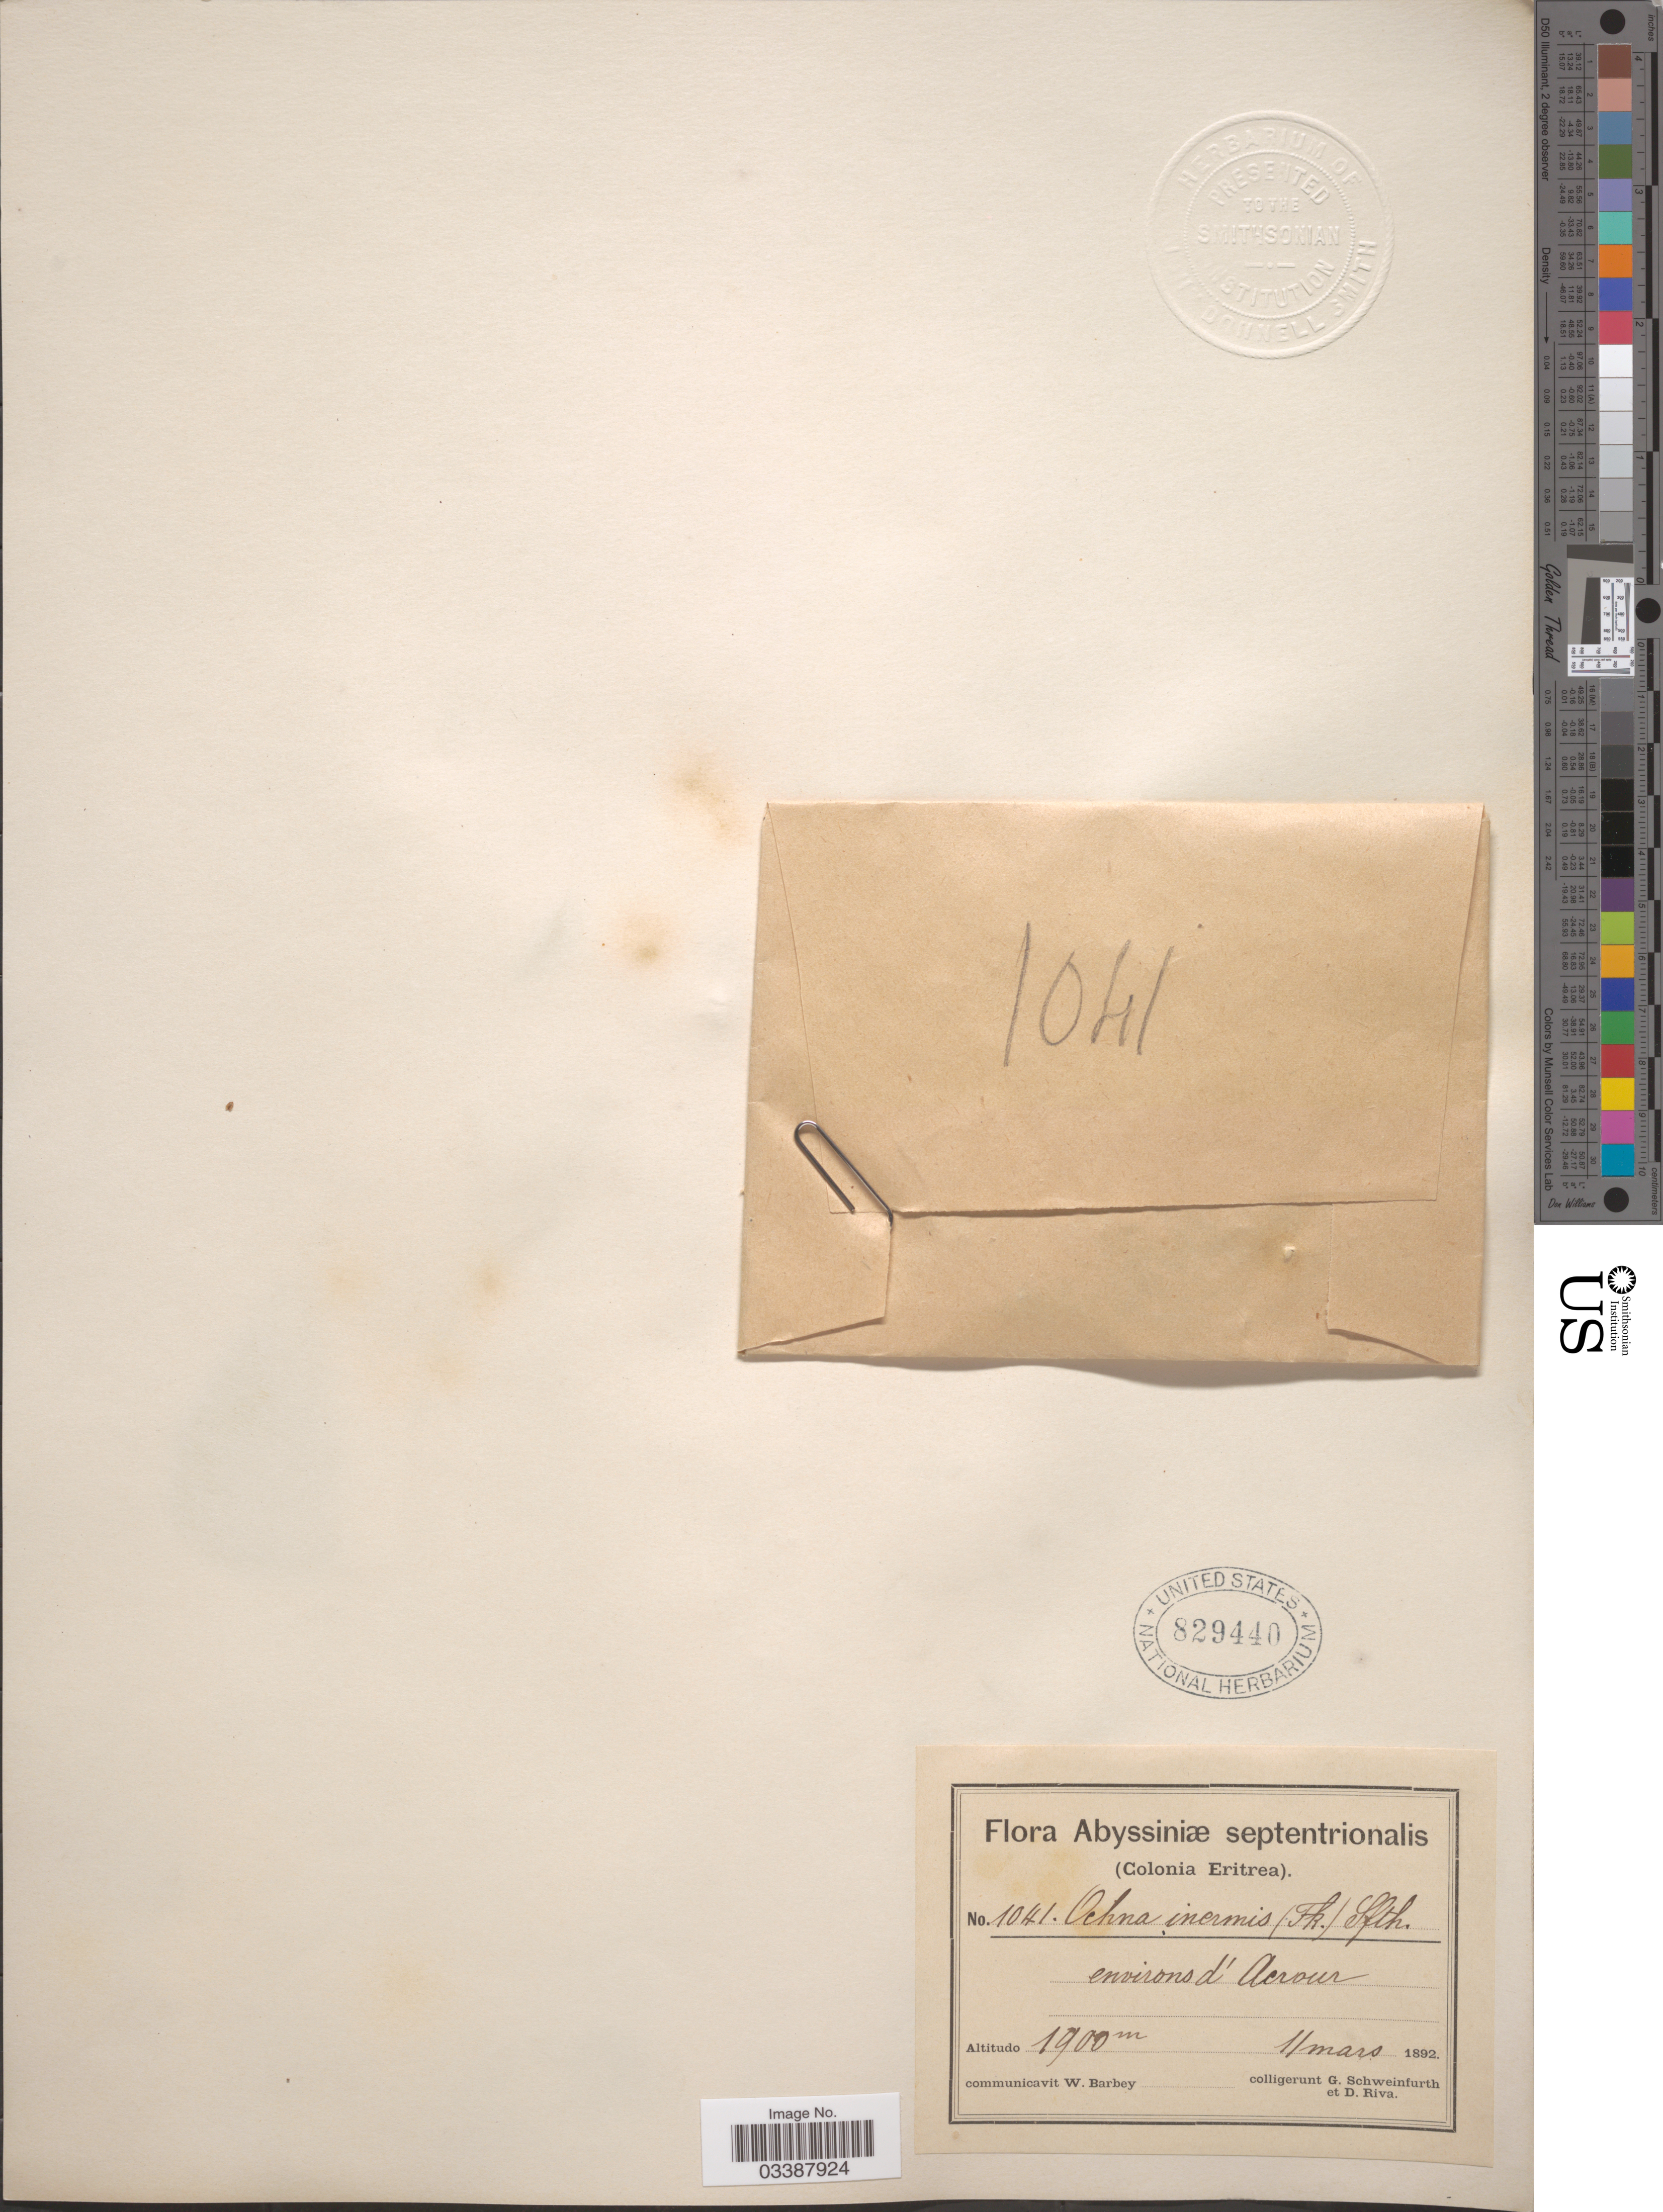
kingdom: Plantae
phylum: Tracheophyta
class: Magnoliopsida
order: Malpighiales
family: Ochnaceae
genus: Ochna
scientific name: Ochna inermis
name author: (Forssk.) Schweinf.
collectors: G. A. Schweinfurth (herbarium) & D. Riva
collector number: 1041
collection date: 1892-03-11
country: Ethiopia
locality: Abyssiniæ septentrionalis (Colonia Eritrea). Environs d'Acrour.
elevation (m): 1900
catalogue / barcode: US 829440